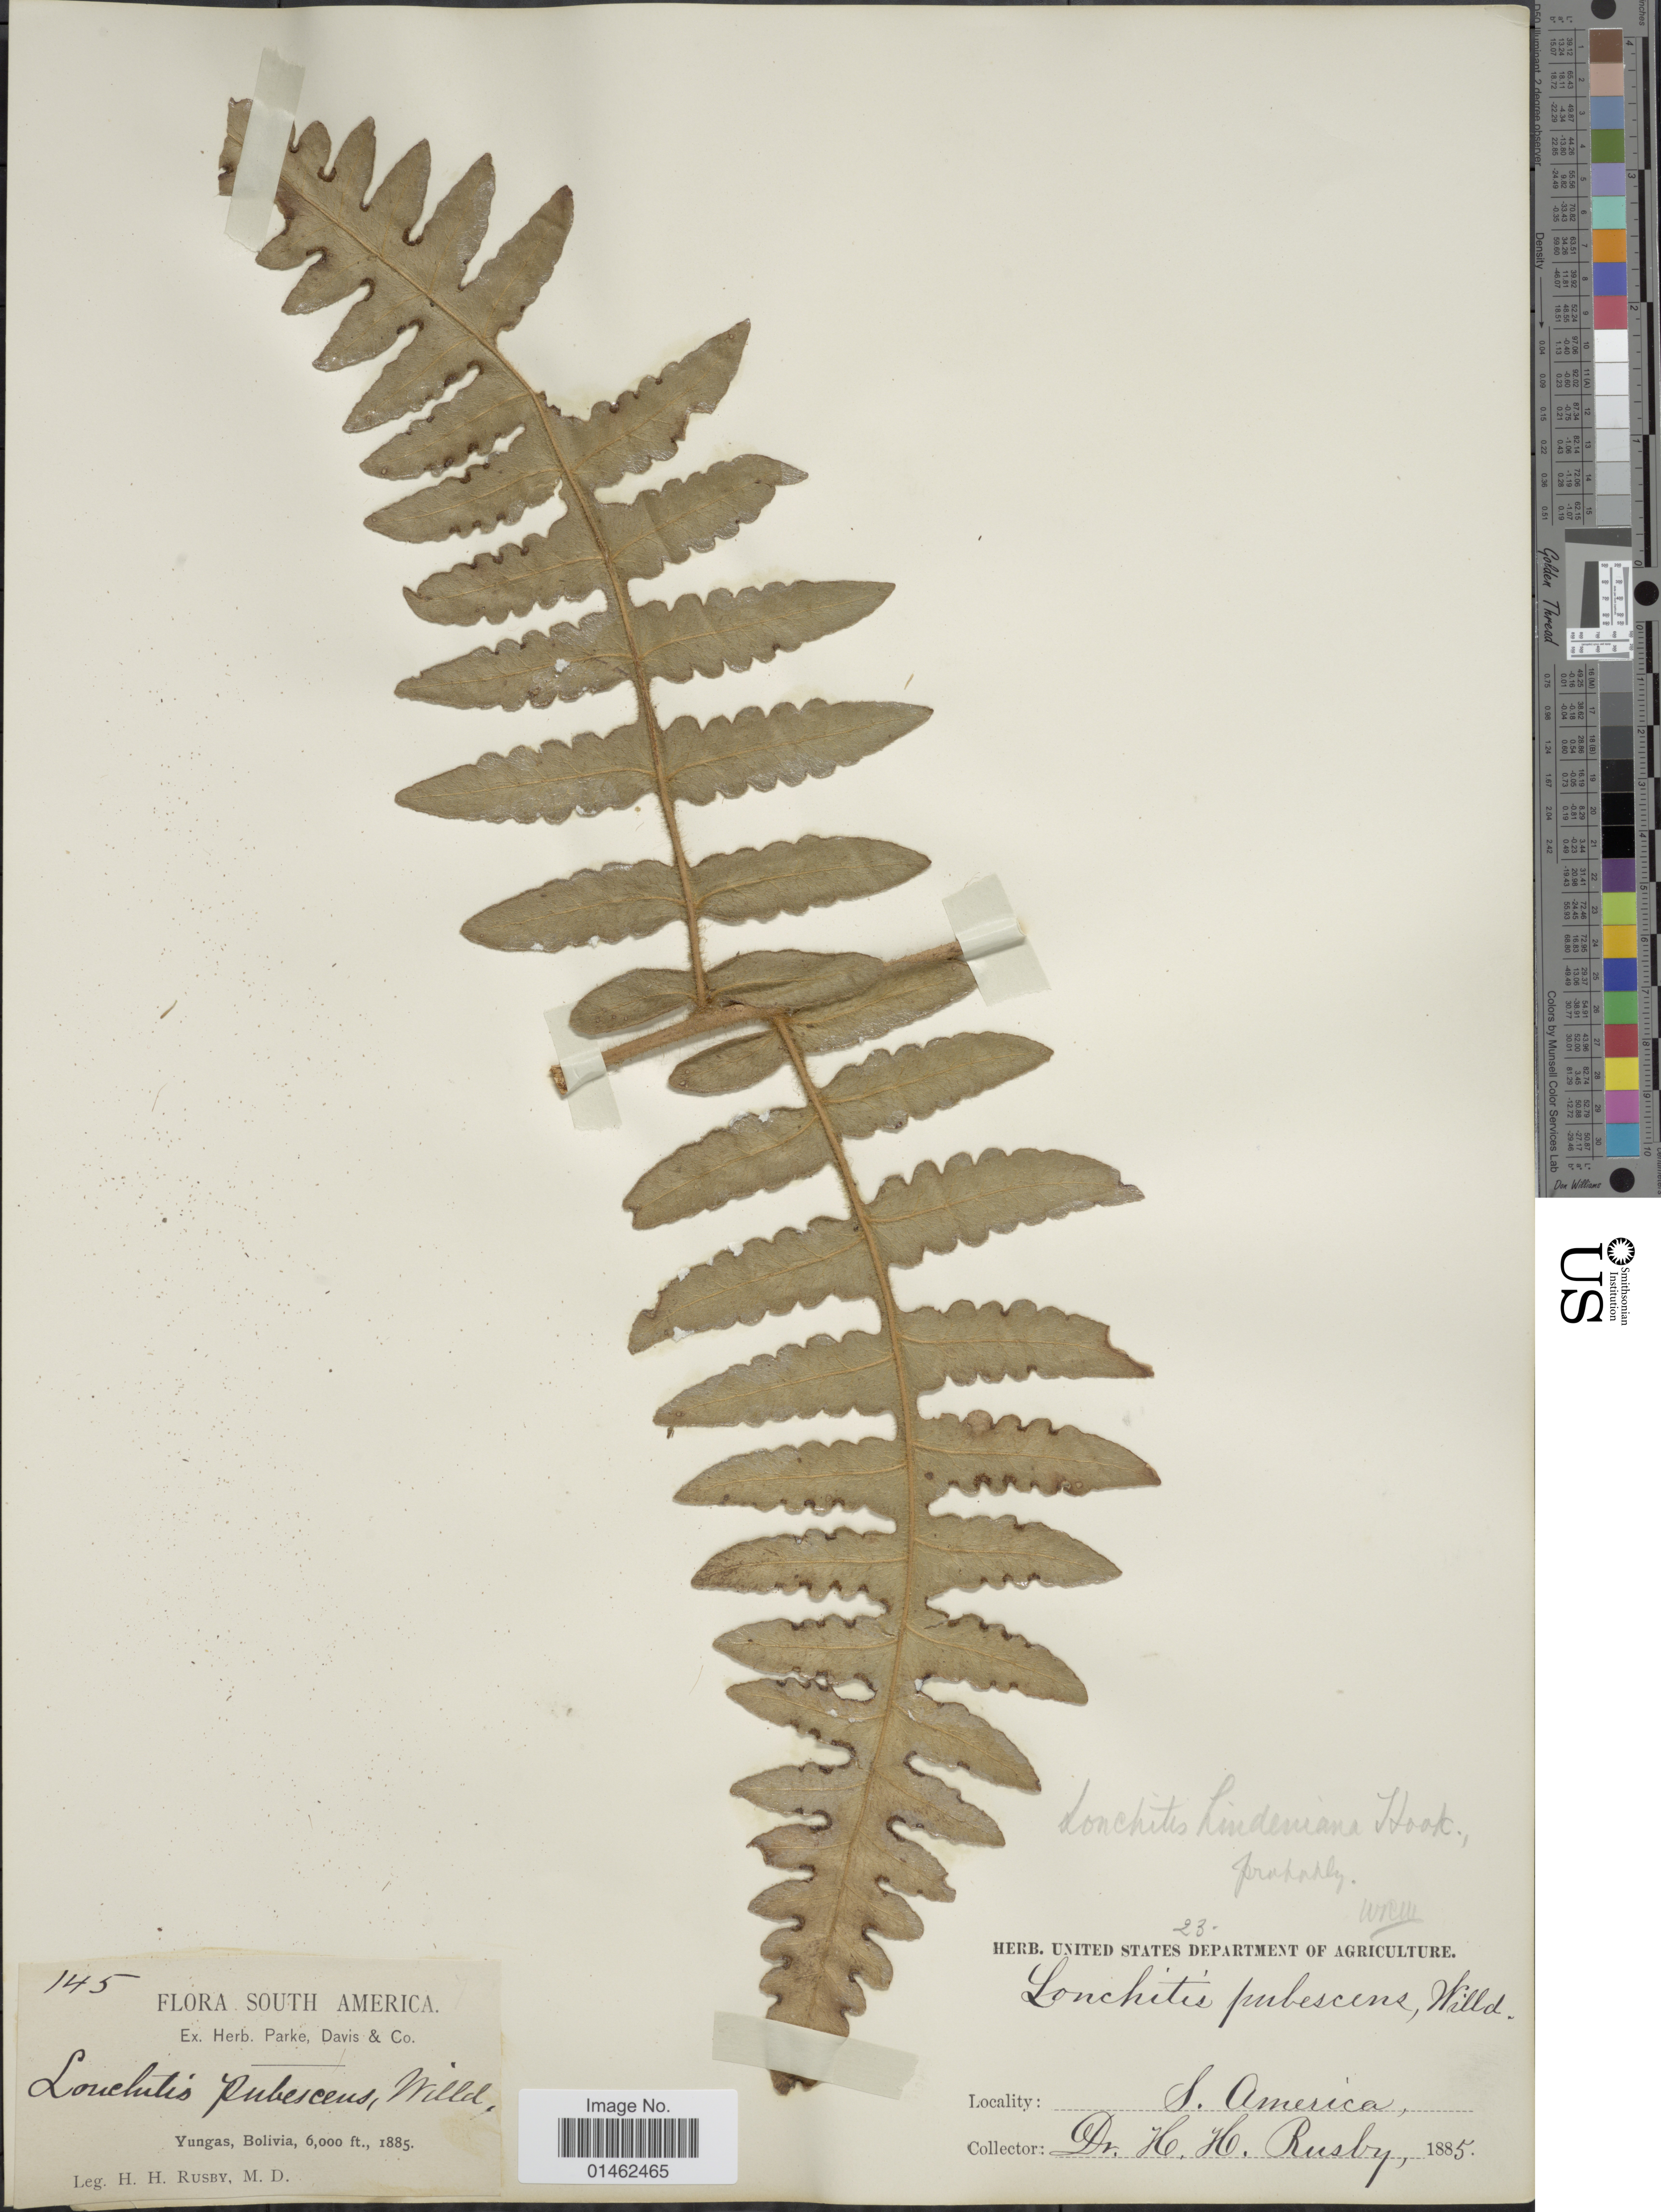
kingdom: Plantae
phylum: Tracheophyta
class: Polypodiopsida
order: Polypodiales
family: Dennstaedtiaceae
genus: Blotiella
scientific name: Blotiella lindeniana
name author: (Hook.) R.M. Tryon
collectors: H. H. Rusby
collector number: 145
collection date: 1885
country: Bolivia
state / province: La Paz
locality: Yungas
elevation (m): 1829